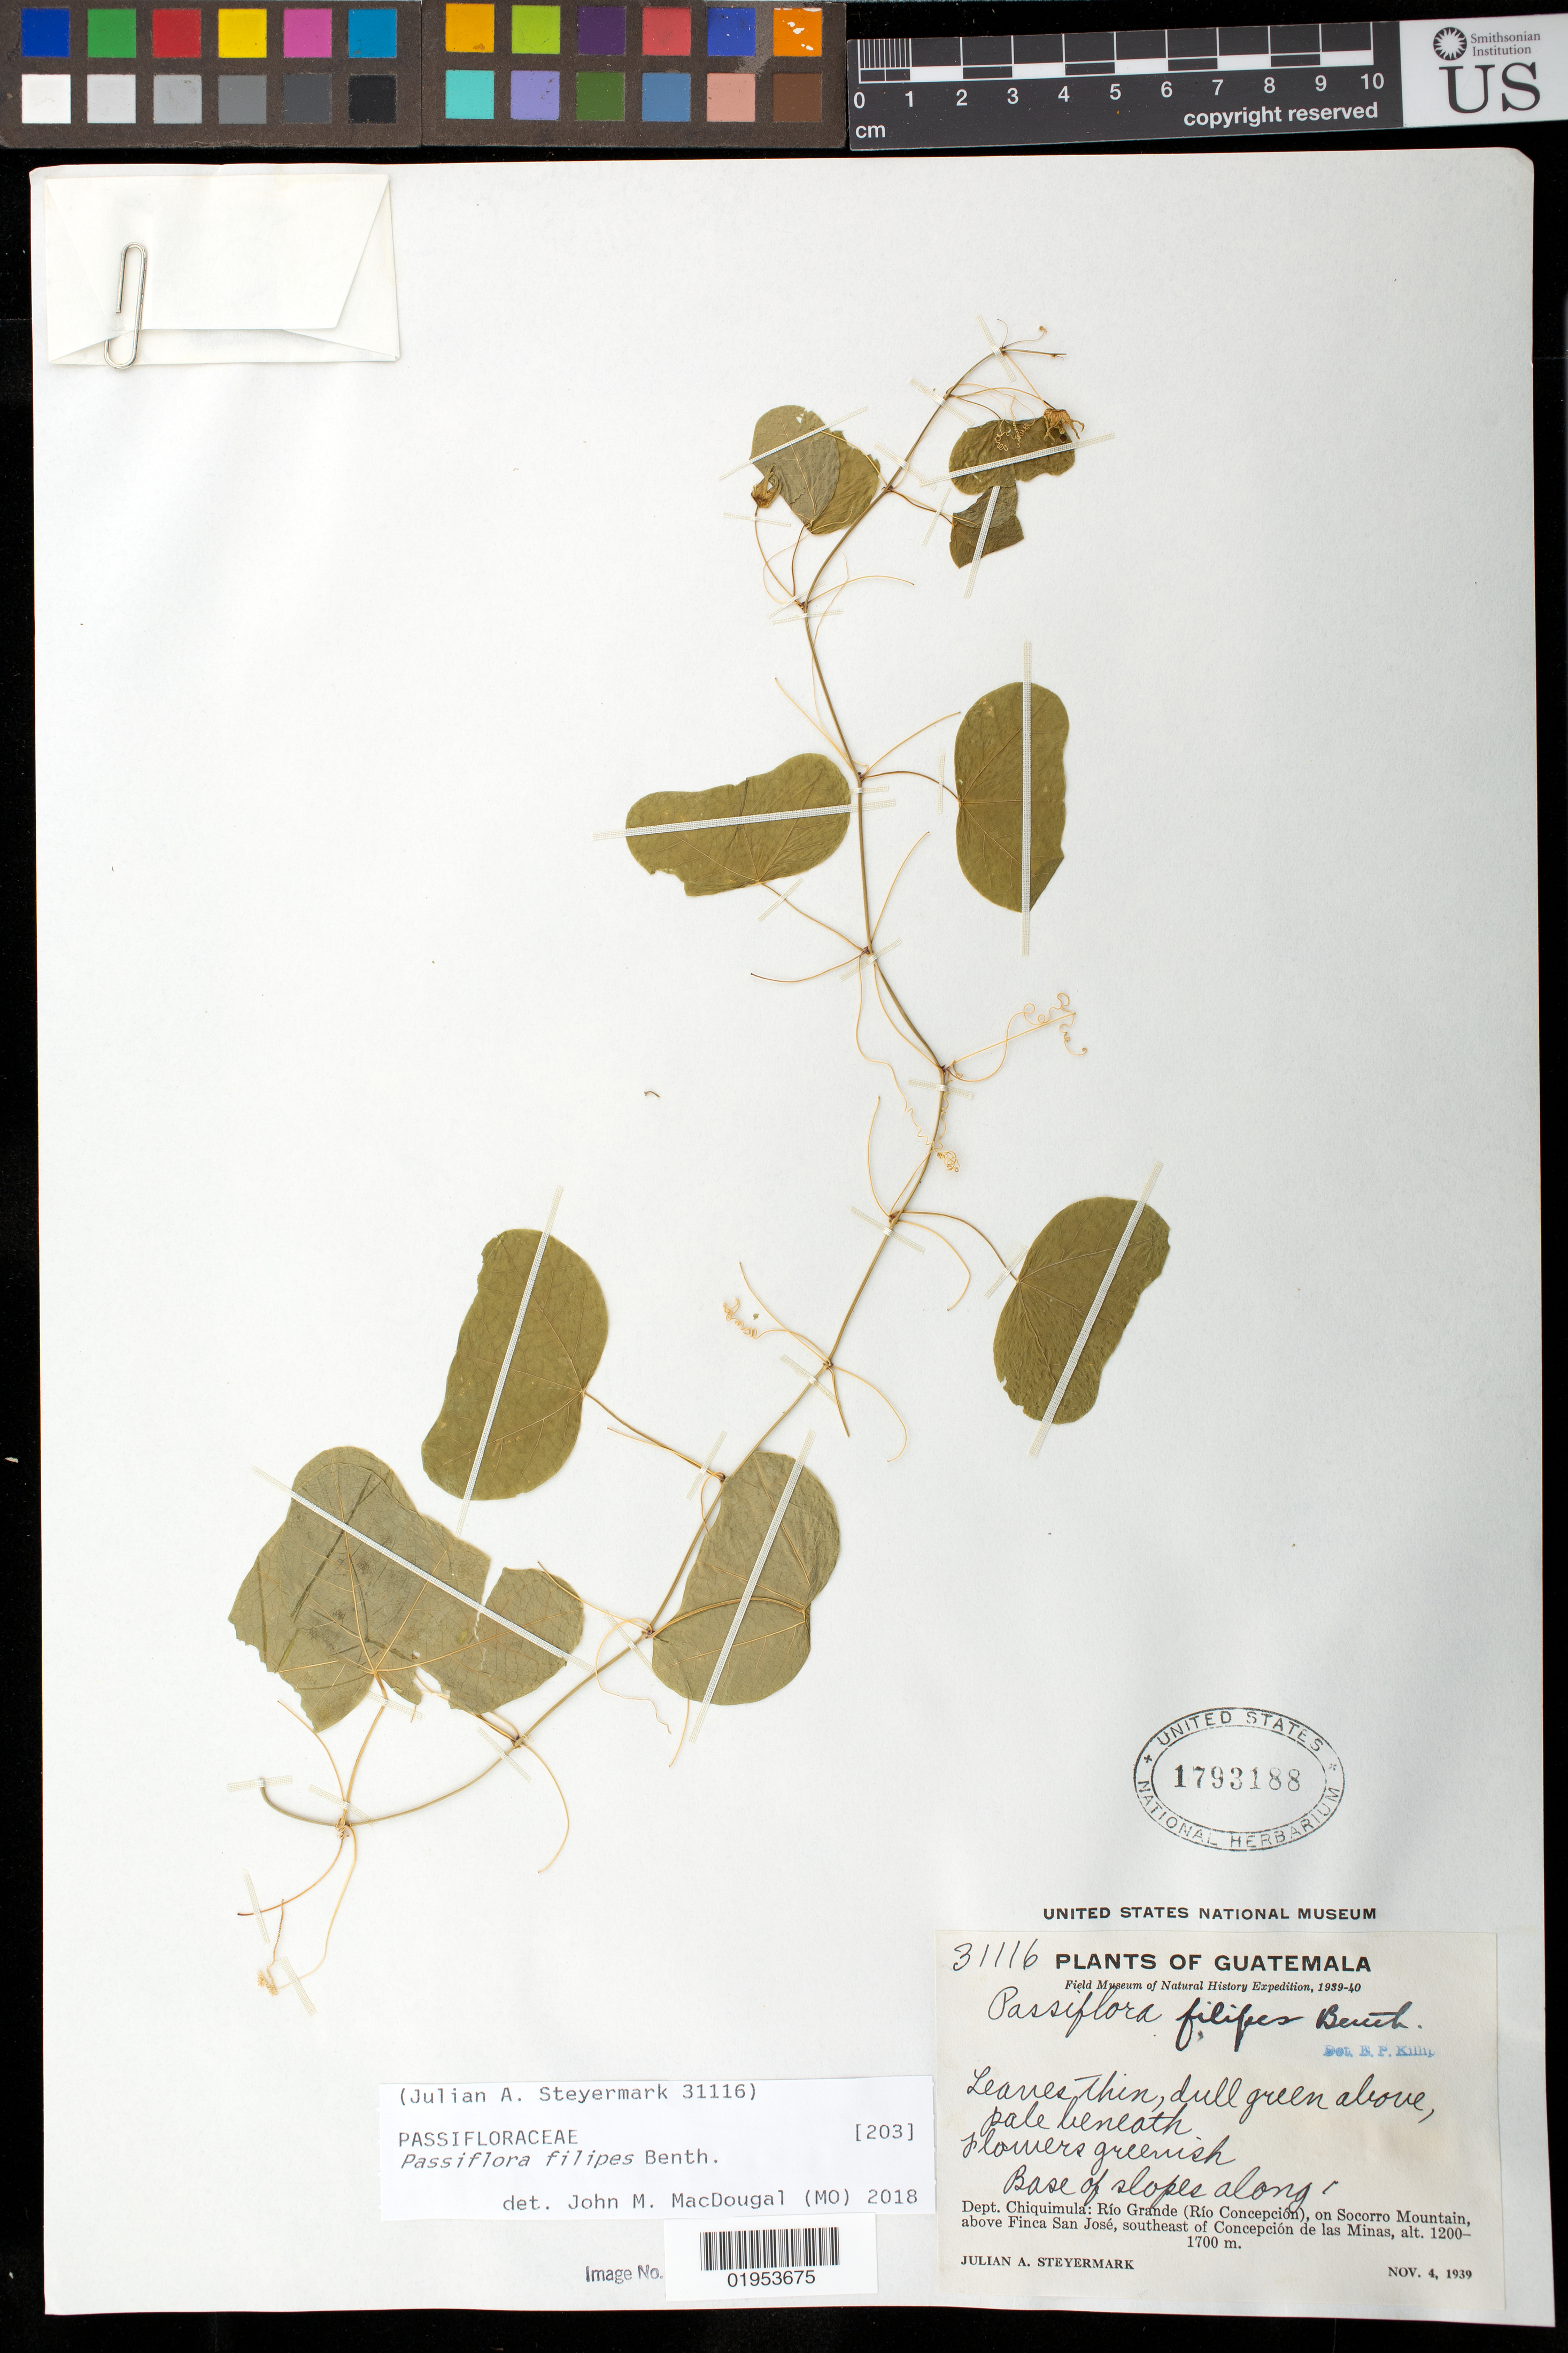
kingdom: Plantae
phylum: Tracheophyta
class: Magnoliopsida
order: Malpighiales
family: Passifloraceae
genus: Passiflora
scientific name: Passiflora filipes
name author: Benth.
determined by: MacDougal, John M.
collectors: J. Steyermark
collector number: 31116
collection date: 1939-11-04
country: Guatemala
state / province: Chiquimula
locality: Base of slopes along Río Grande (Río Concepción), on Socorro Mtn., above San José, SE of Concepción de las Minas.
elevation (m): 1200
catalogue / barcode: US 1793188